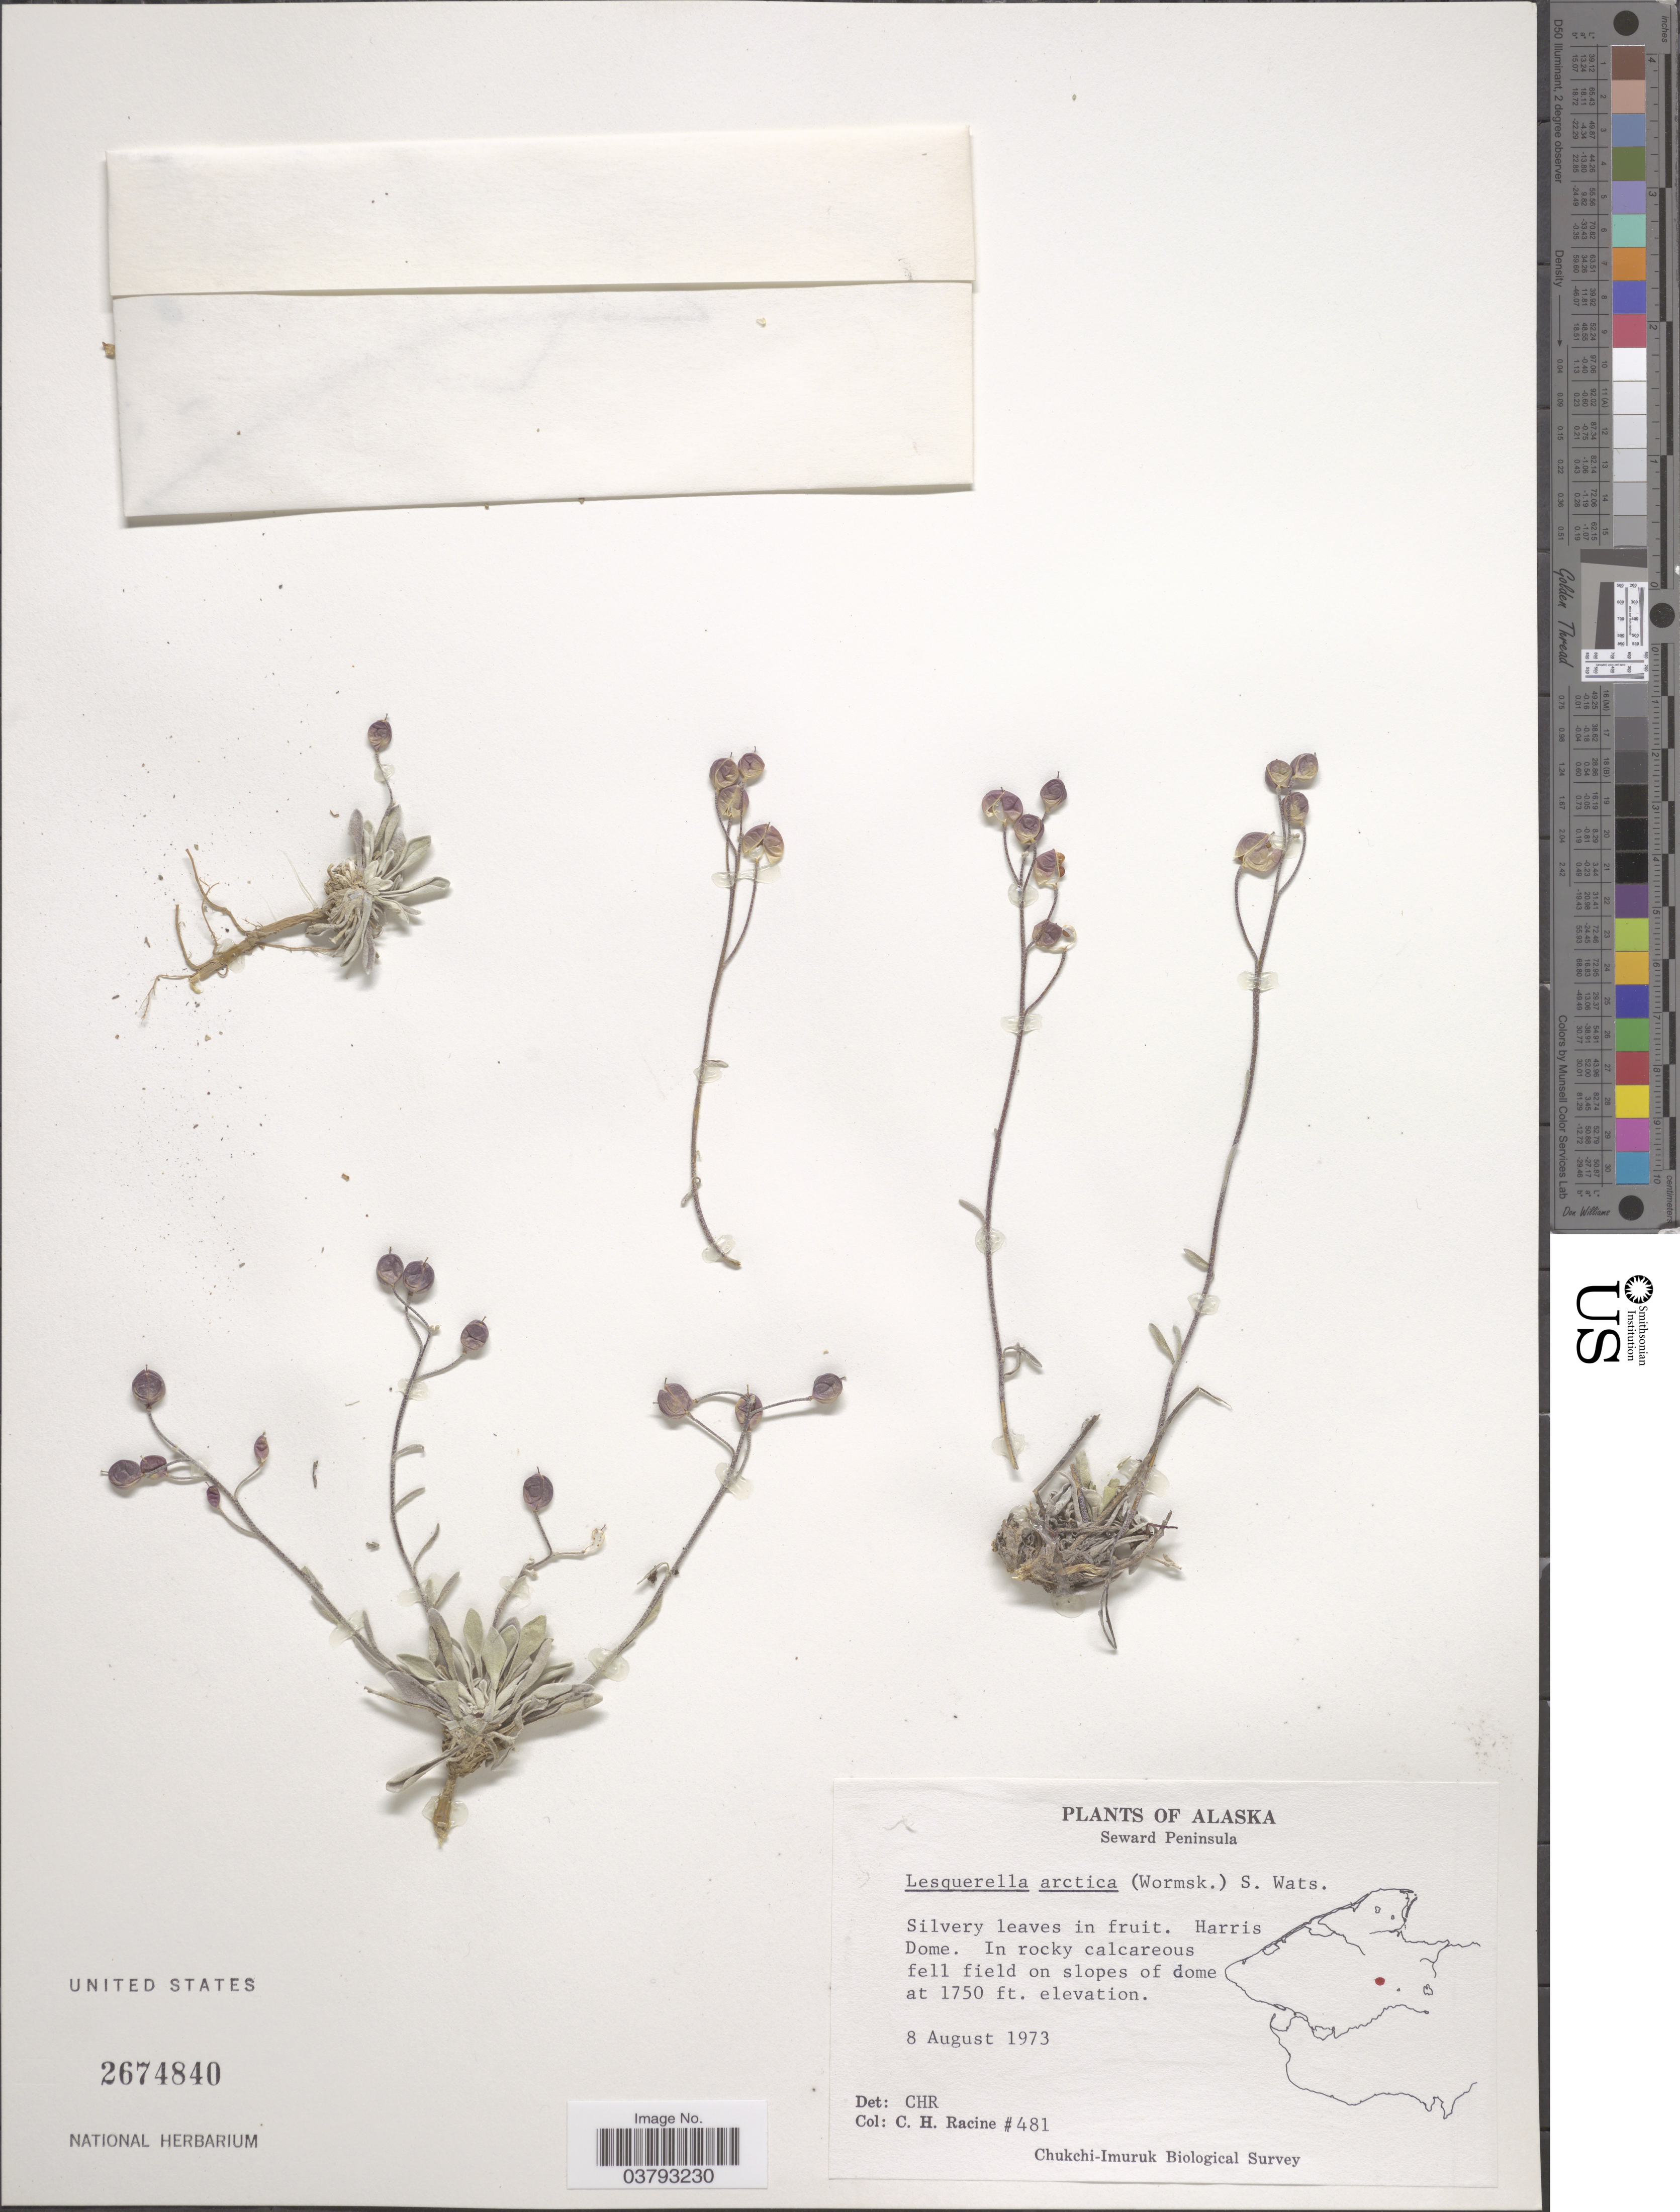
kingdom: Plantae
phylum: Tracheophyta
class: Magnoliopsida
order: Brassicales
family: Brassicaceae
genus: Lesquerella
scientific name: Lesquerella arctica var. arctica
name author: (Wormsk. ex Hornem.) S. Watson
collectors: C. Racine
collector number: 481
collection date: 1973-08-08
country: United States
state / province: Alaska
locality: Seward Peninsula. Harris Dome.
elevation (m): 533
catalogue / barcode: US 2674840